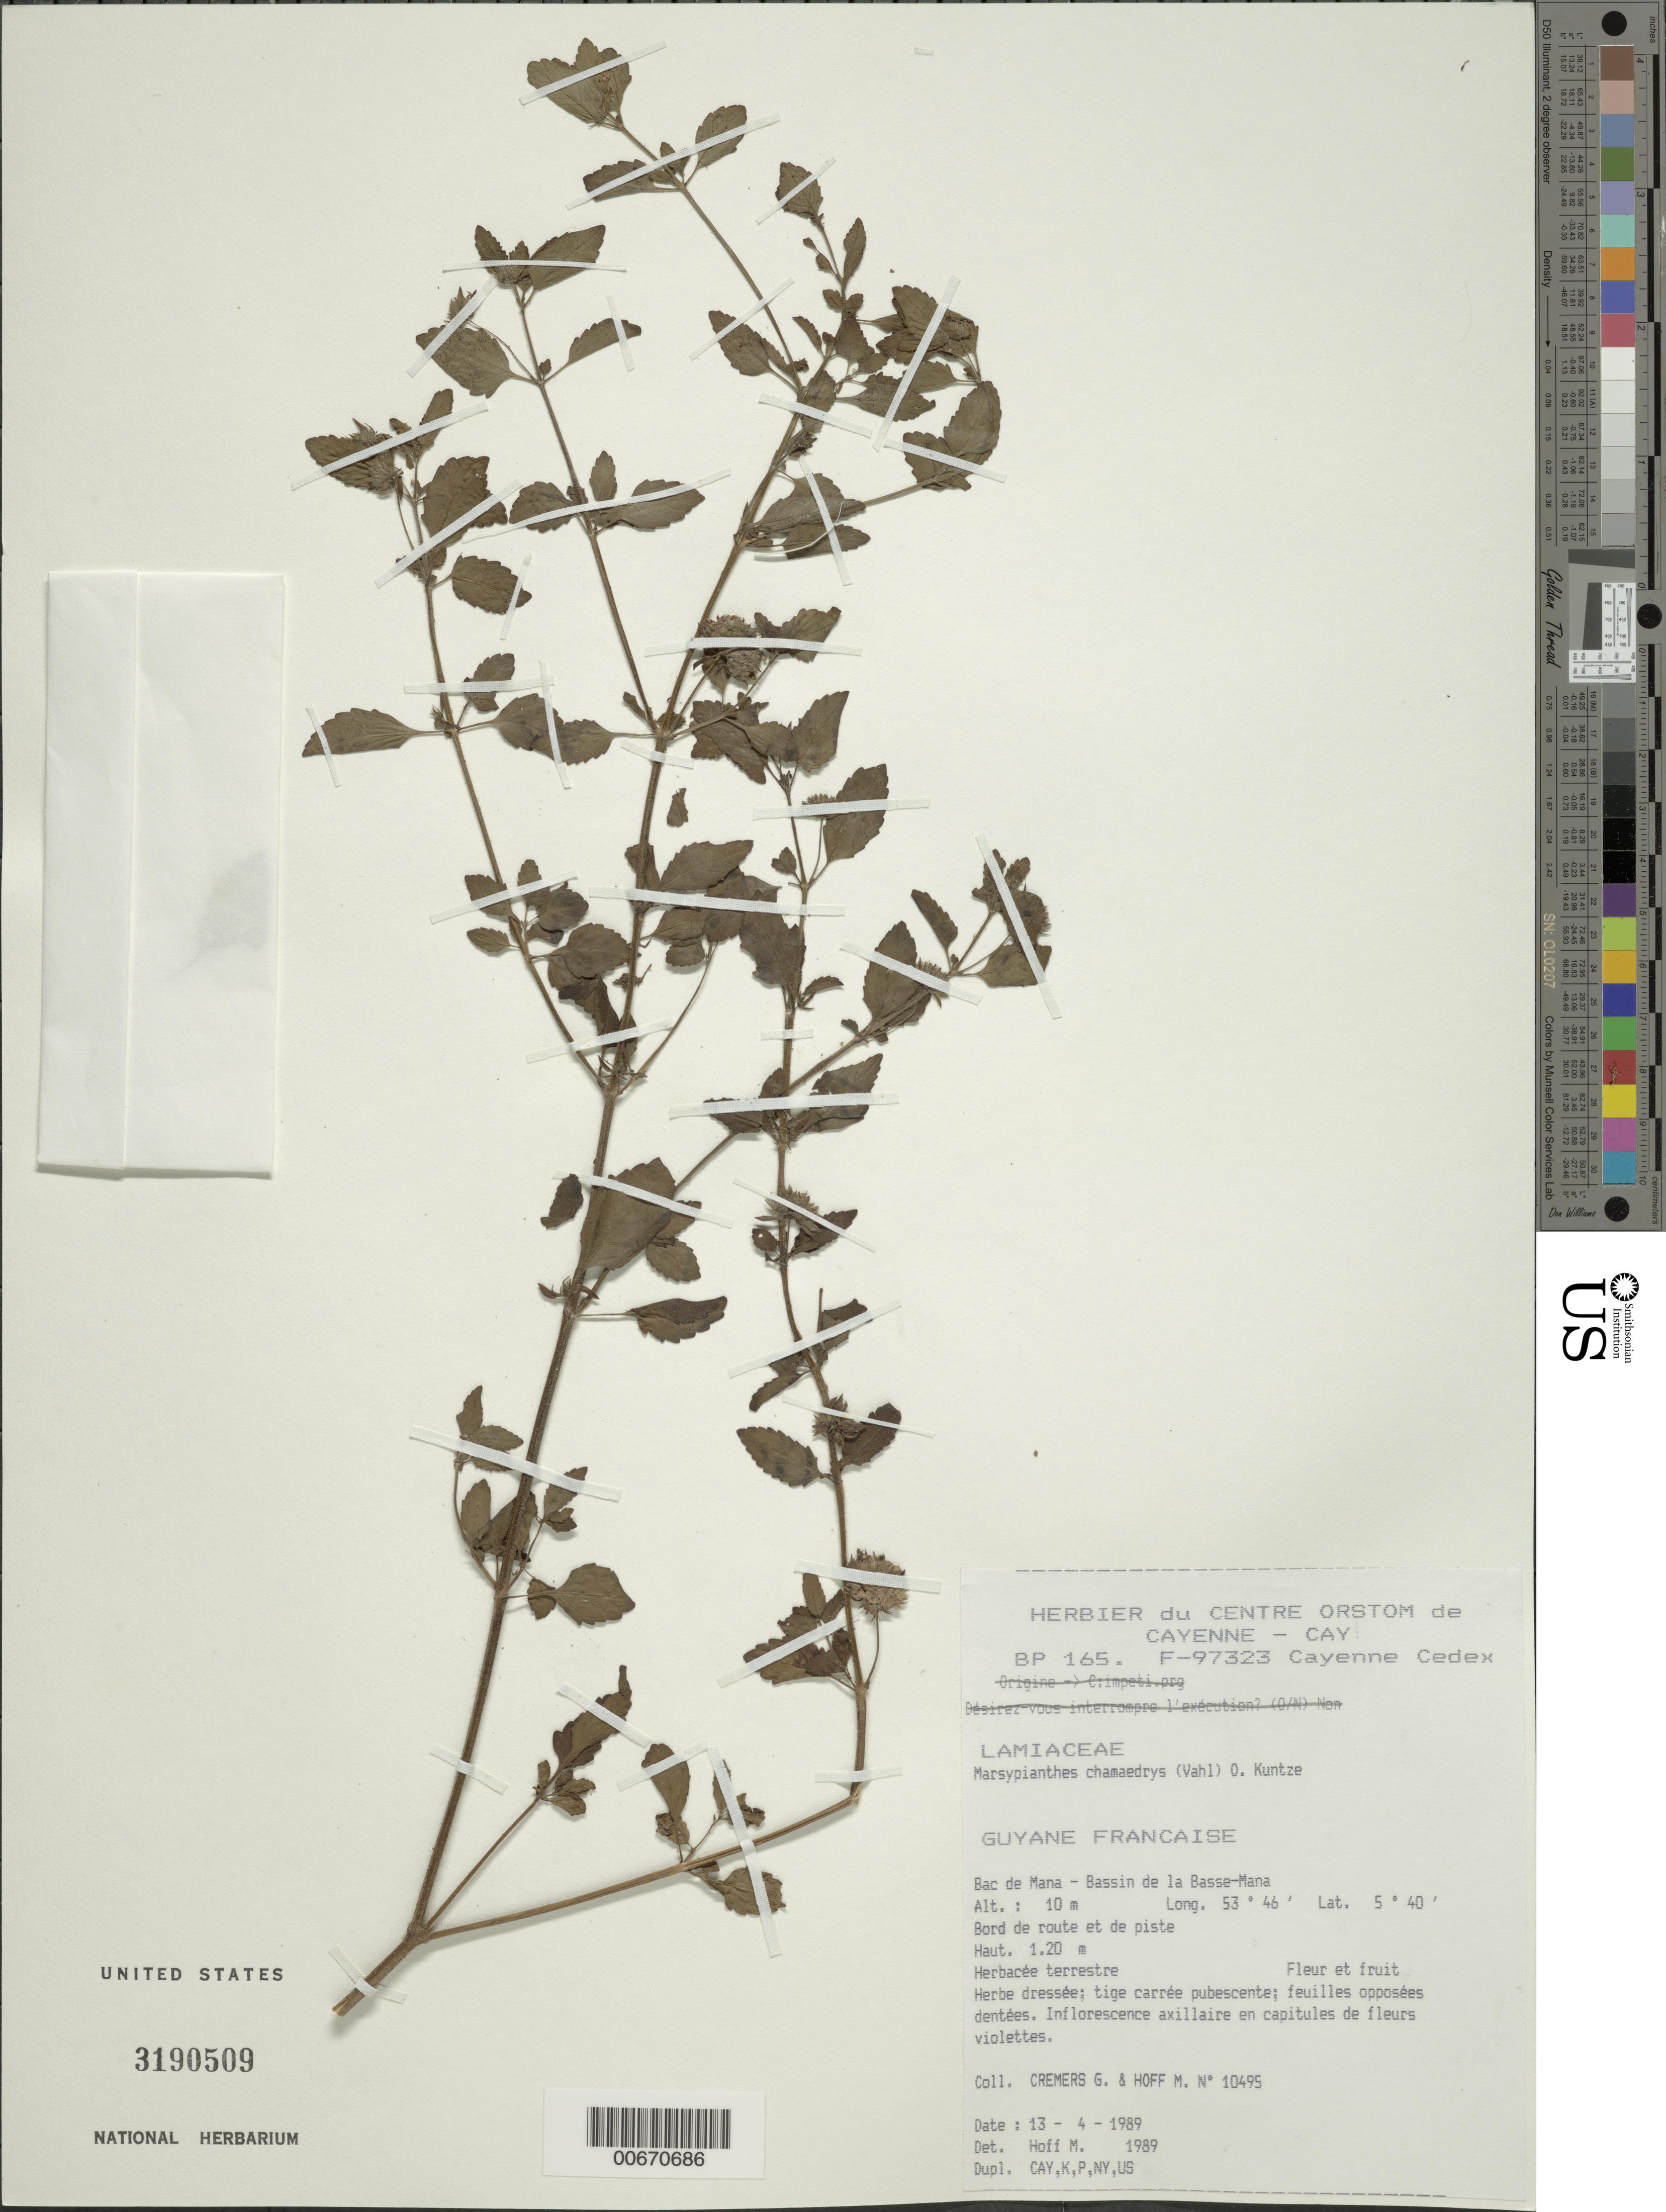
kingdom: Plantae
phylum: Tracheophyta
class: Magnoliopsida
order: Lamiales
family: Lamiaceae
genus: Marsypianthes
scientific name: Marsypianthes chamaedrys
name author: (Vahl) Kuntze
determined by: Hoff, M.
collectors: G. Cremers & M. Hoff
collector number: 10495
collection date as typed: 13-Apr-89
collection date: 1989-04-13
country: French Guiana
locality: Bac de Mana, Bassin de la Basse-Mana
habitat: Along road and trail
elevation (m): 10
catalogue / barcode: US 3190509